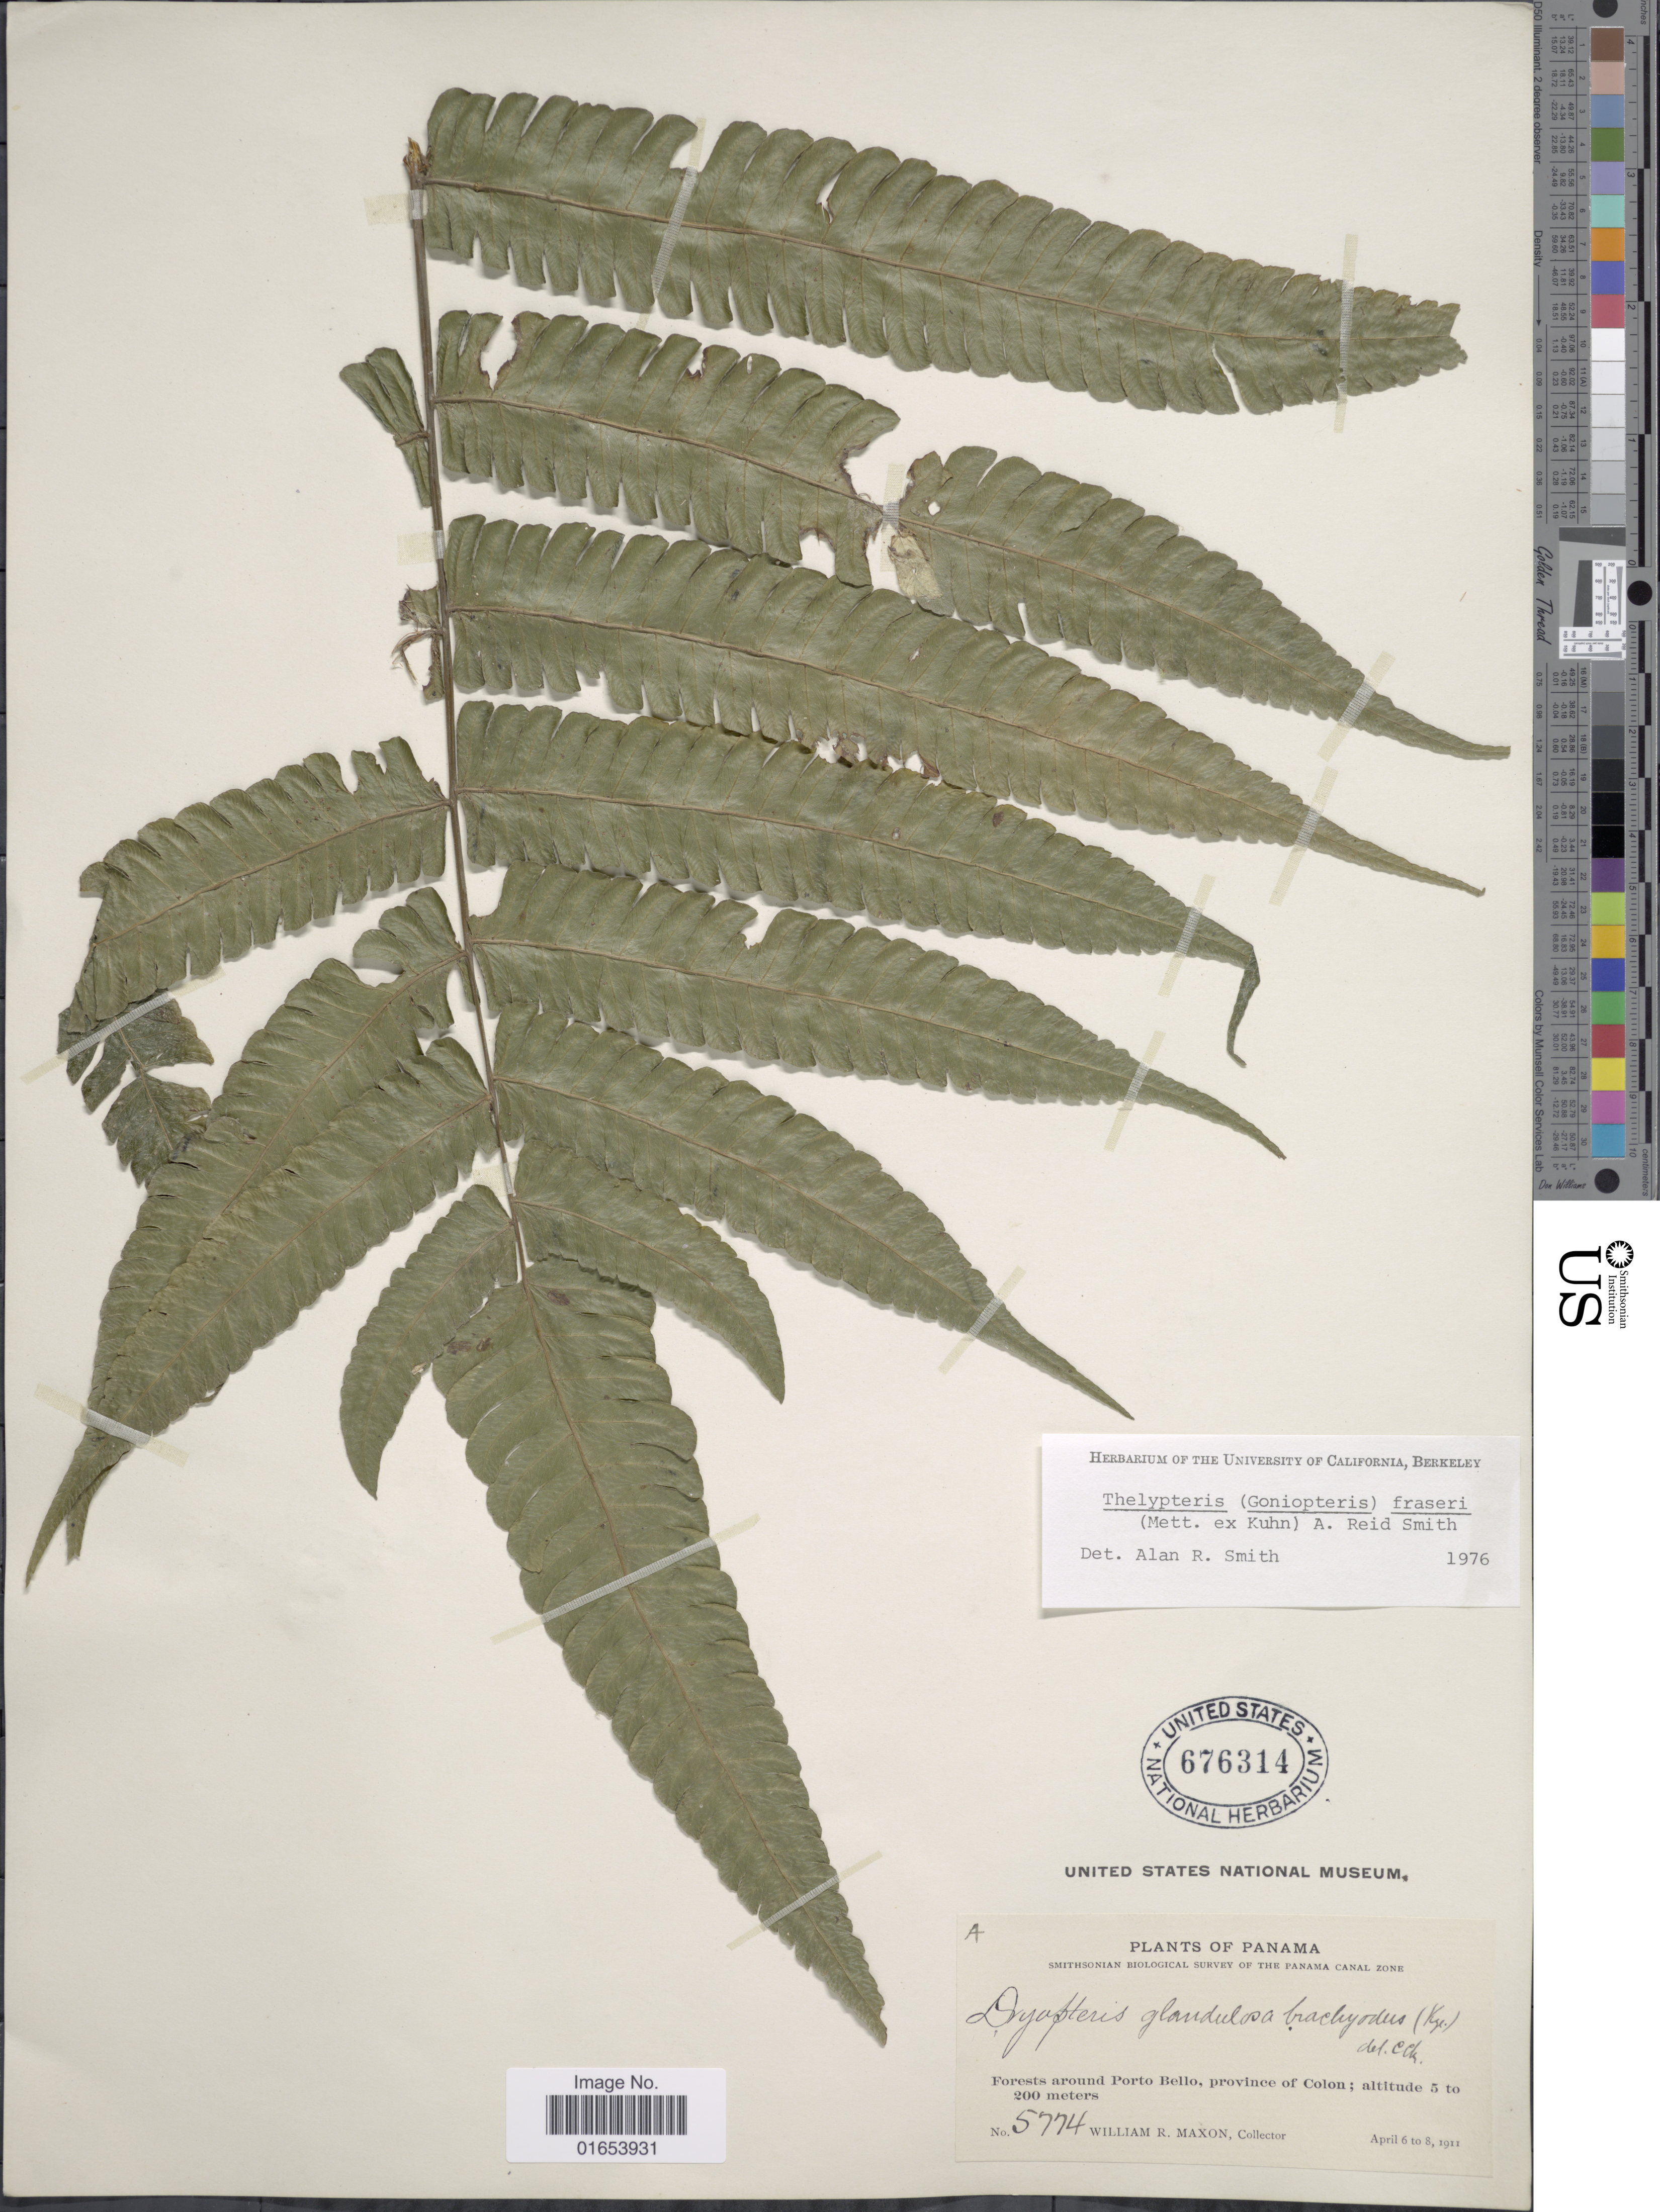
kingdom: Plantae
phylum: Tracheophyta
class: Polypodiopsida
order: Polypodiales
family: Thelypteridaceae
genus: Goniopteris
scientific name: Goniopteris fraseri (Mett.) comb. nov., ined 2015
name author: (Mett.)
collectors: W. R. Maxon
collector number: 5774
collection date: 1911-04-06/1911-04-08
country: Panama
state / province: Colón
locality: Forests around Porto Bello, province of Colon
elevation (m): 5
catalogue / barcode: US 676314